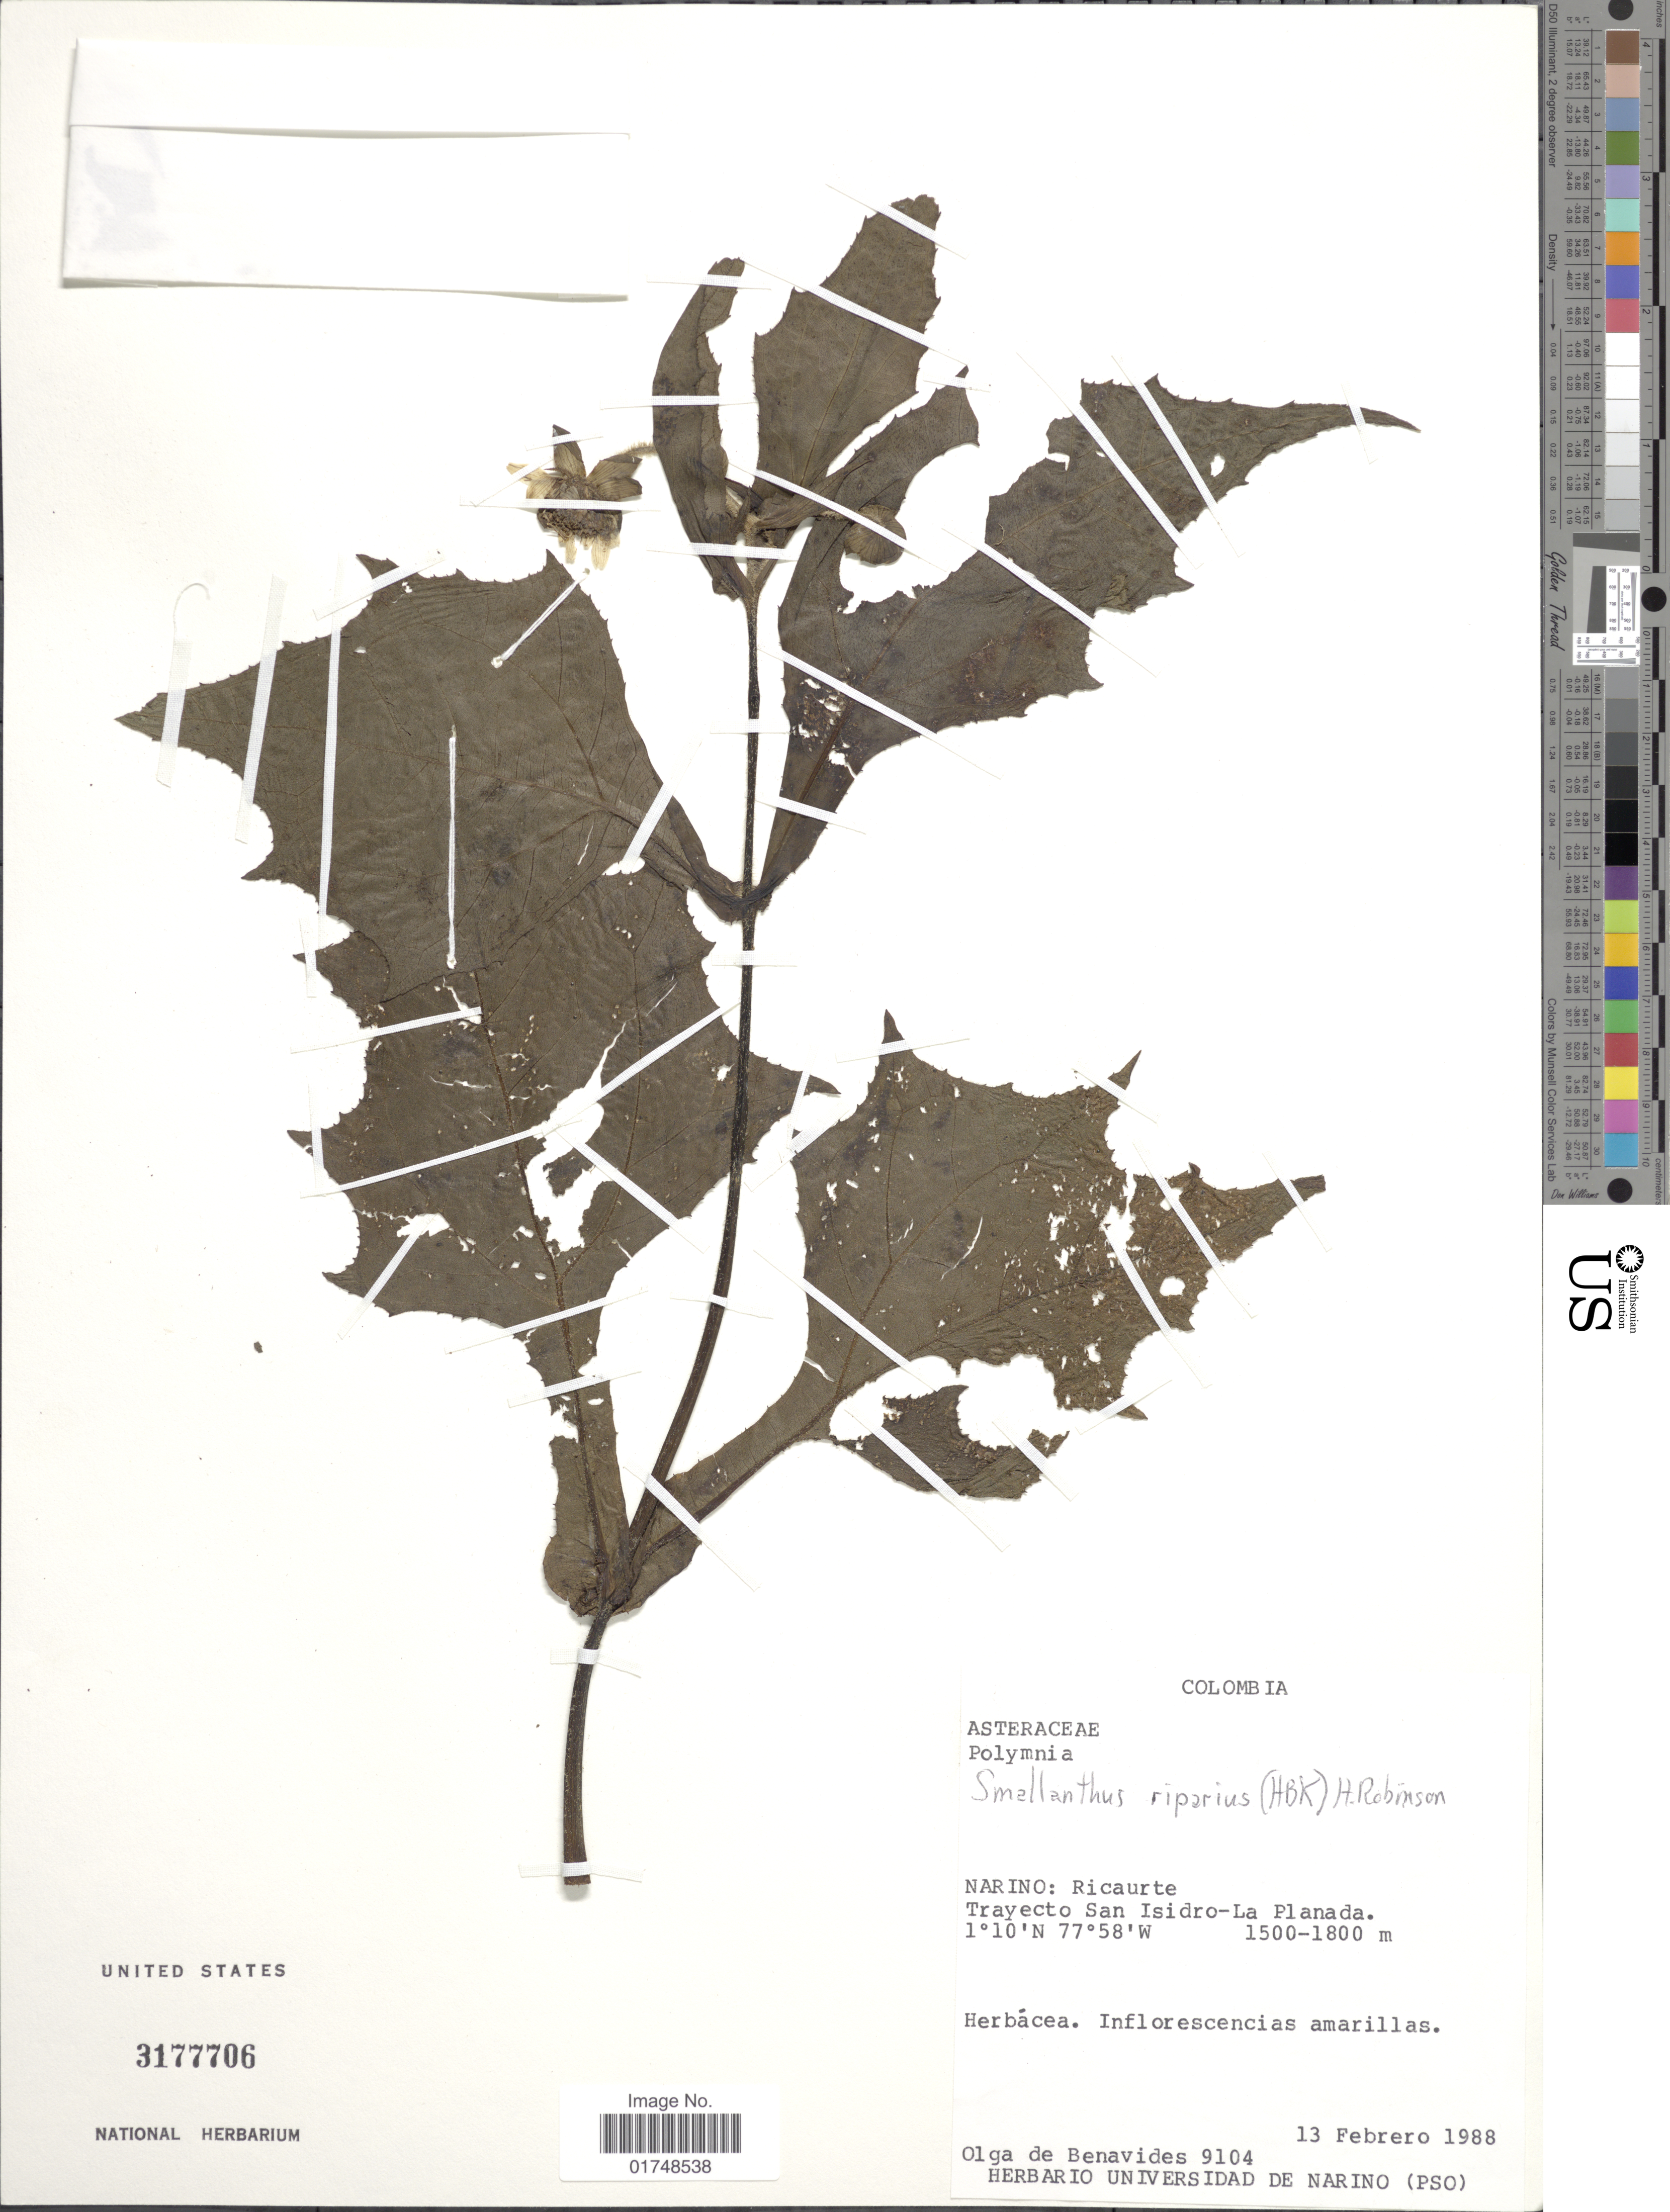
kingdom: Plantae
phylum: Tracheophyta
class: Magnoliopsida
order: Asterales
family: Asteraceae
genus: Smallanthus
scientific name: Smallanthus riparius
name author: (Kunth) H. Rob.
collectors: Olga S. de Benavides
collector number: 9104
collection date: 1988-02-13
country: Colombia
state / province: Nariño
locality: NariñoNariño: Ricaurte Trayecto San isidor-La Planada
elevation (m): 1500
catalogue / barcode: US 3177706